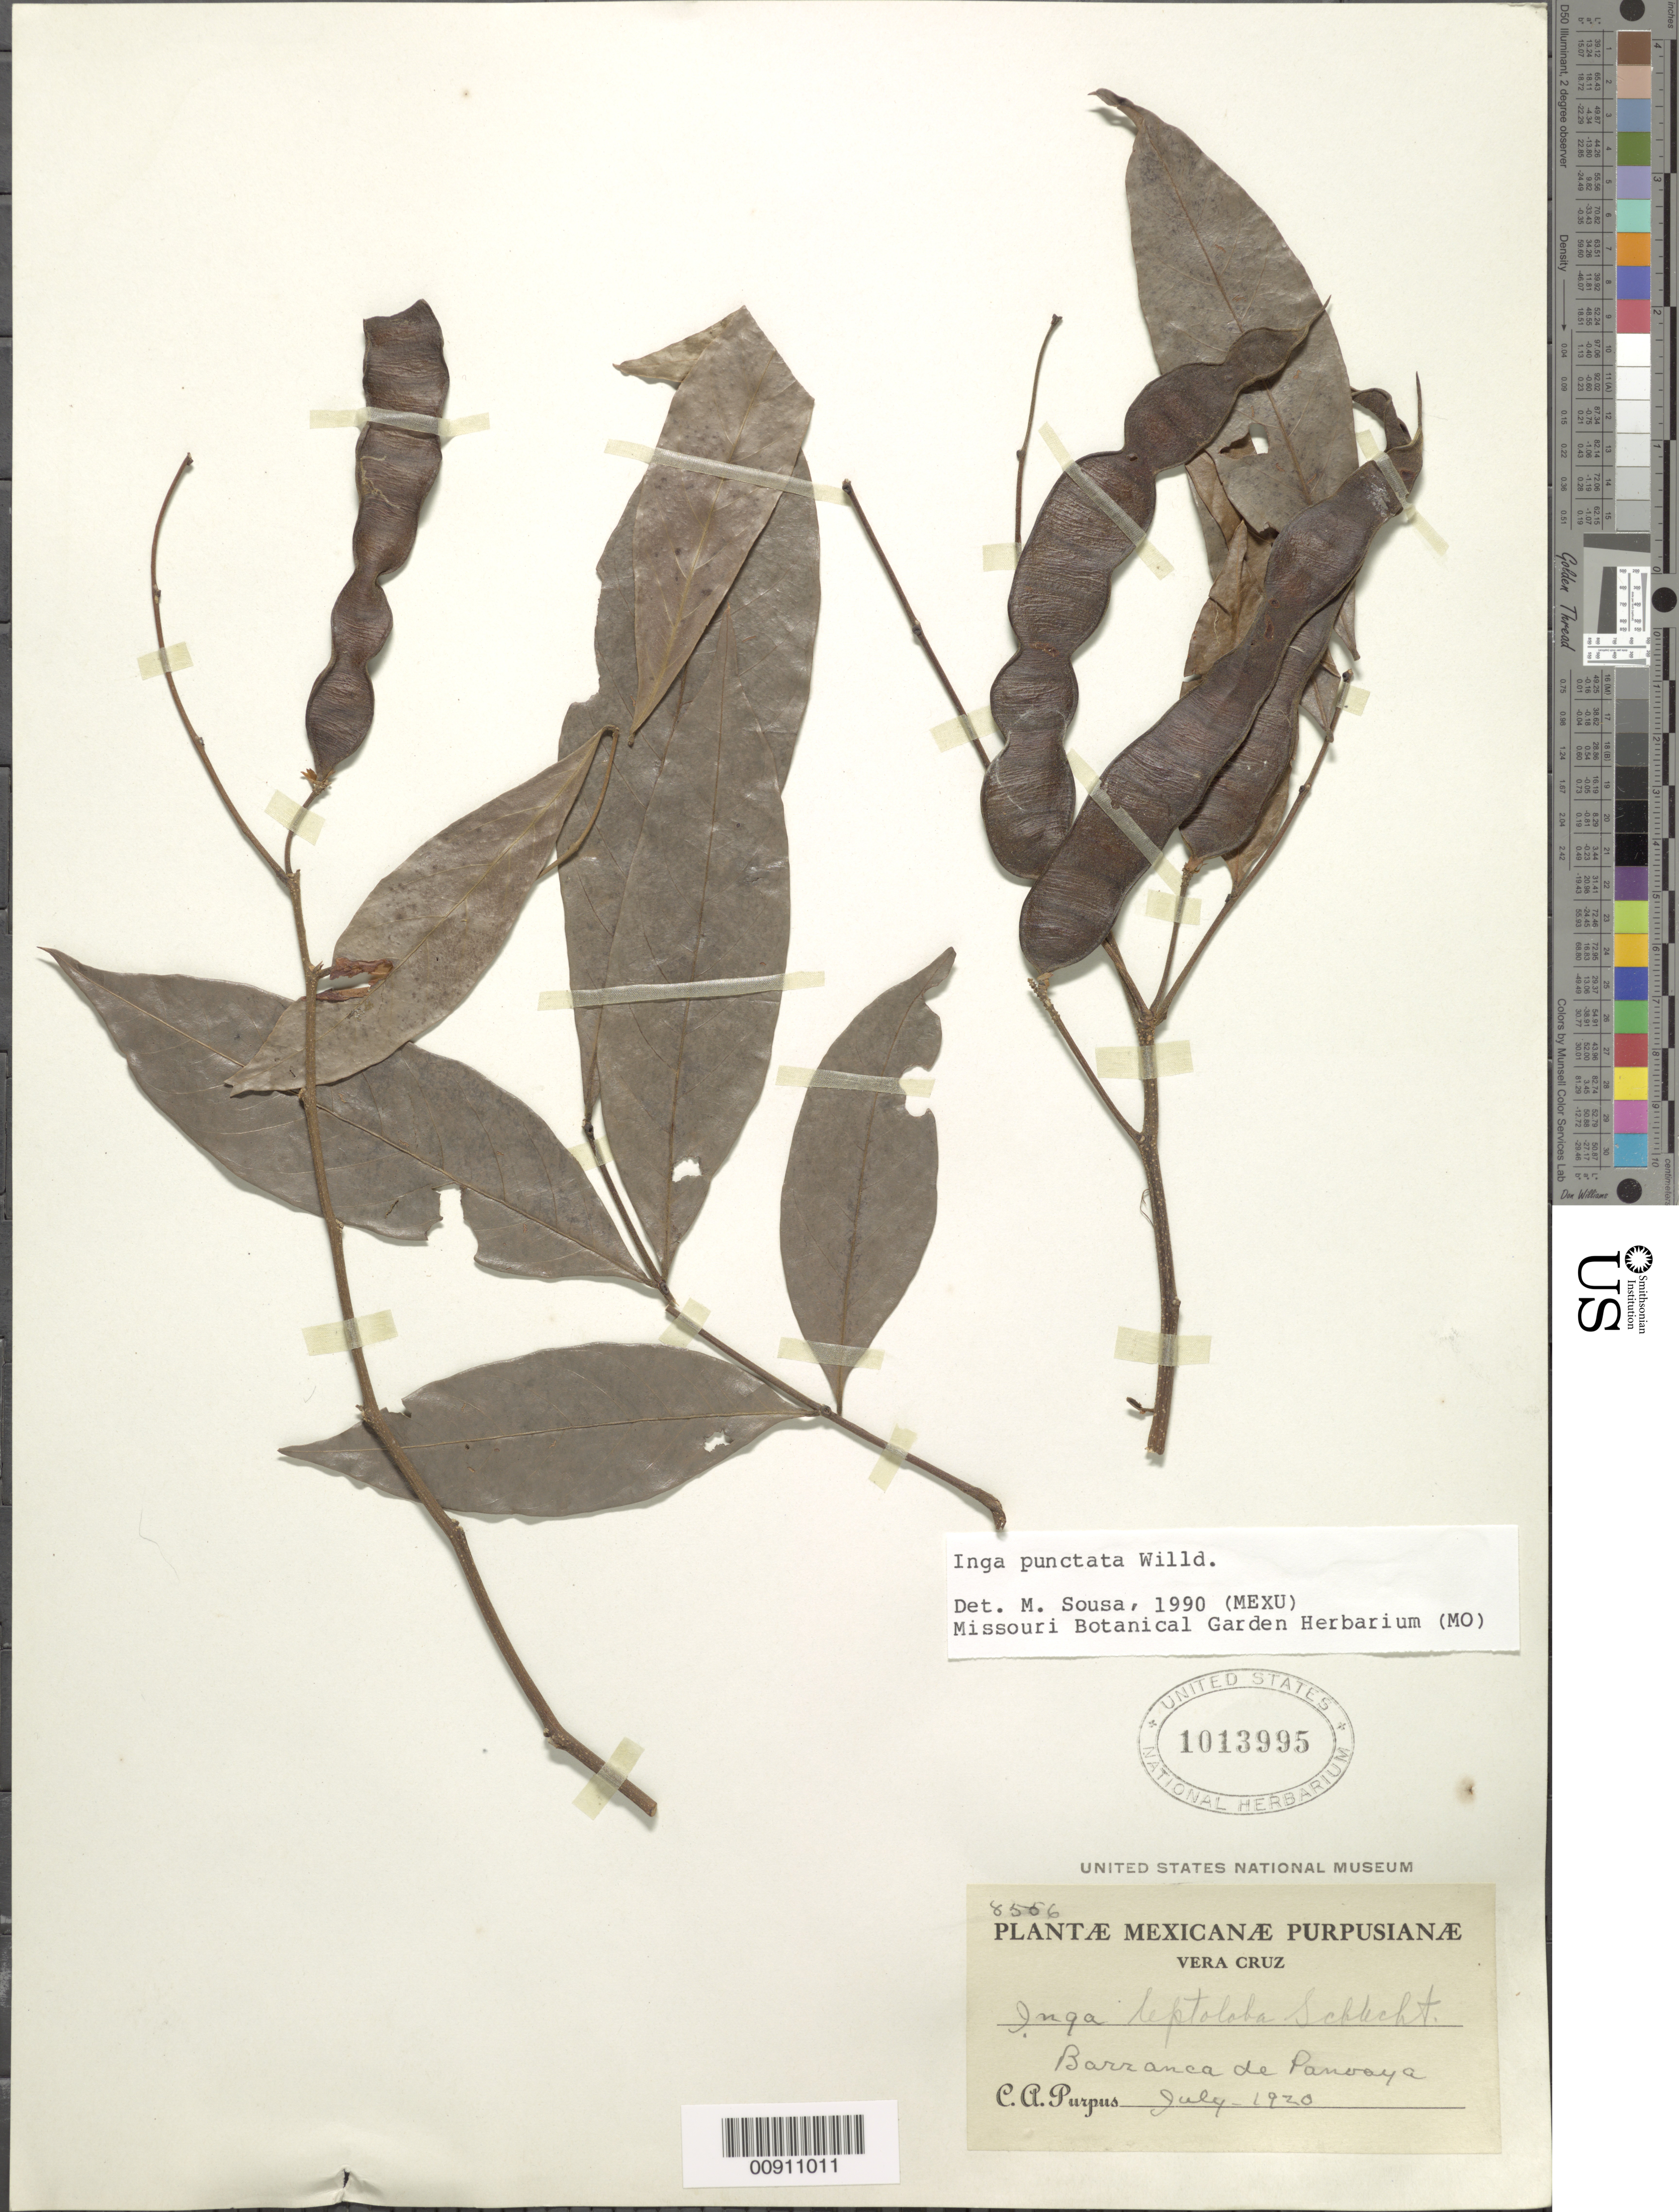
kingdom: Plantae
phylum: Tracheophyta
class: Magnoliopsida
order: Fabales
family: Fabaceae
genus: Inga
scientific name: Inga punctata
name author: Willd.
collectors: C. A. Purpus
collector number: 8556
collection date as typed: Jul 1920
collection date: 1920-07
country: Mexico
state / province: Veracruz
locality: Barranca de Panoaya, Veracruz.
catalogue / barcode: US 1013995